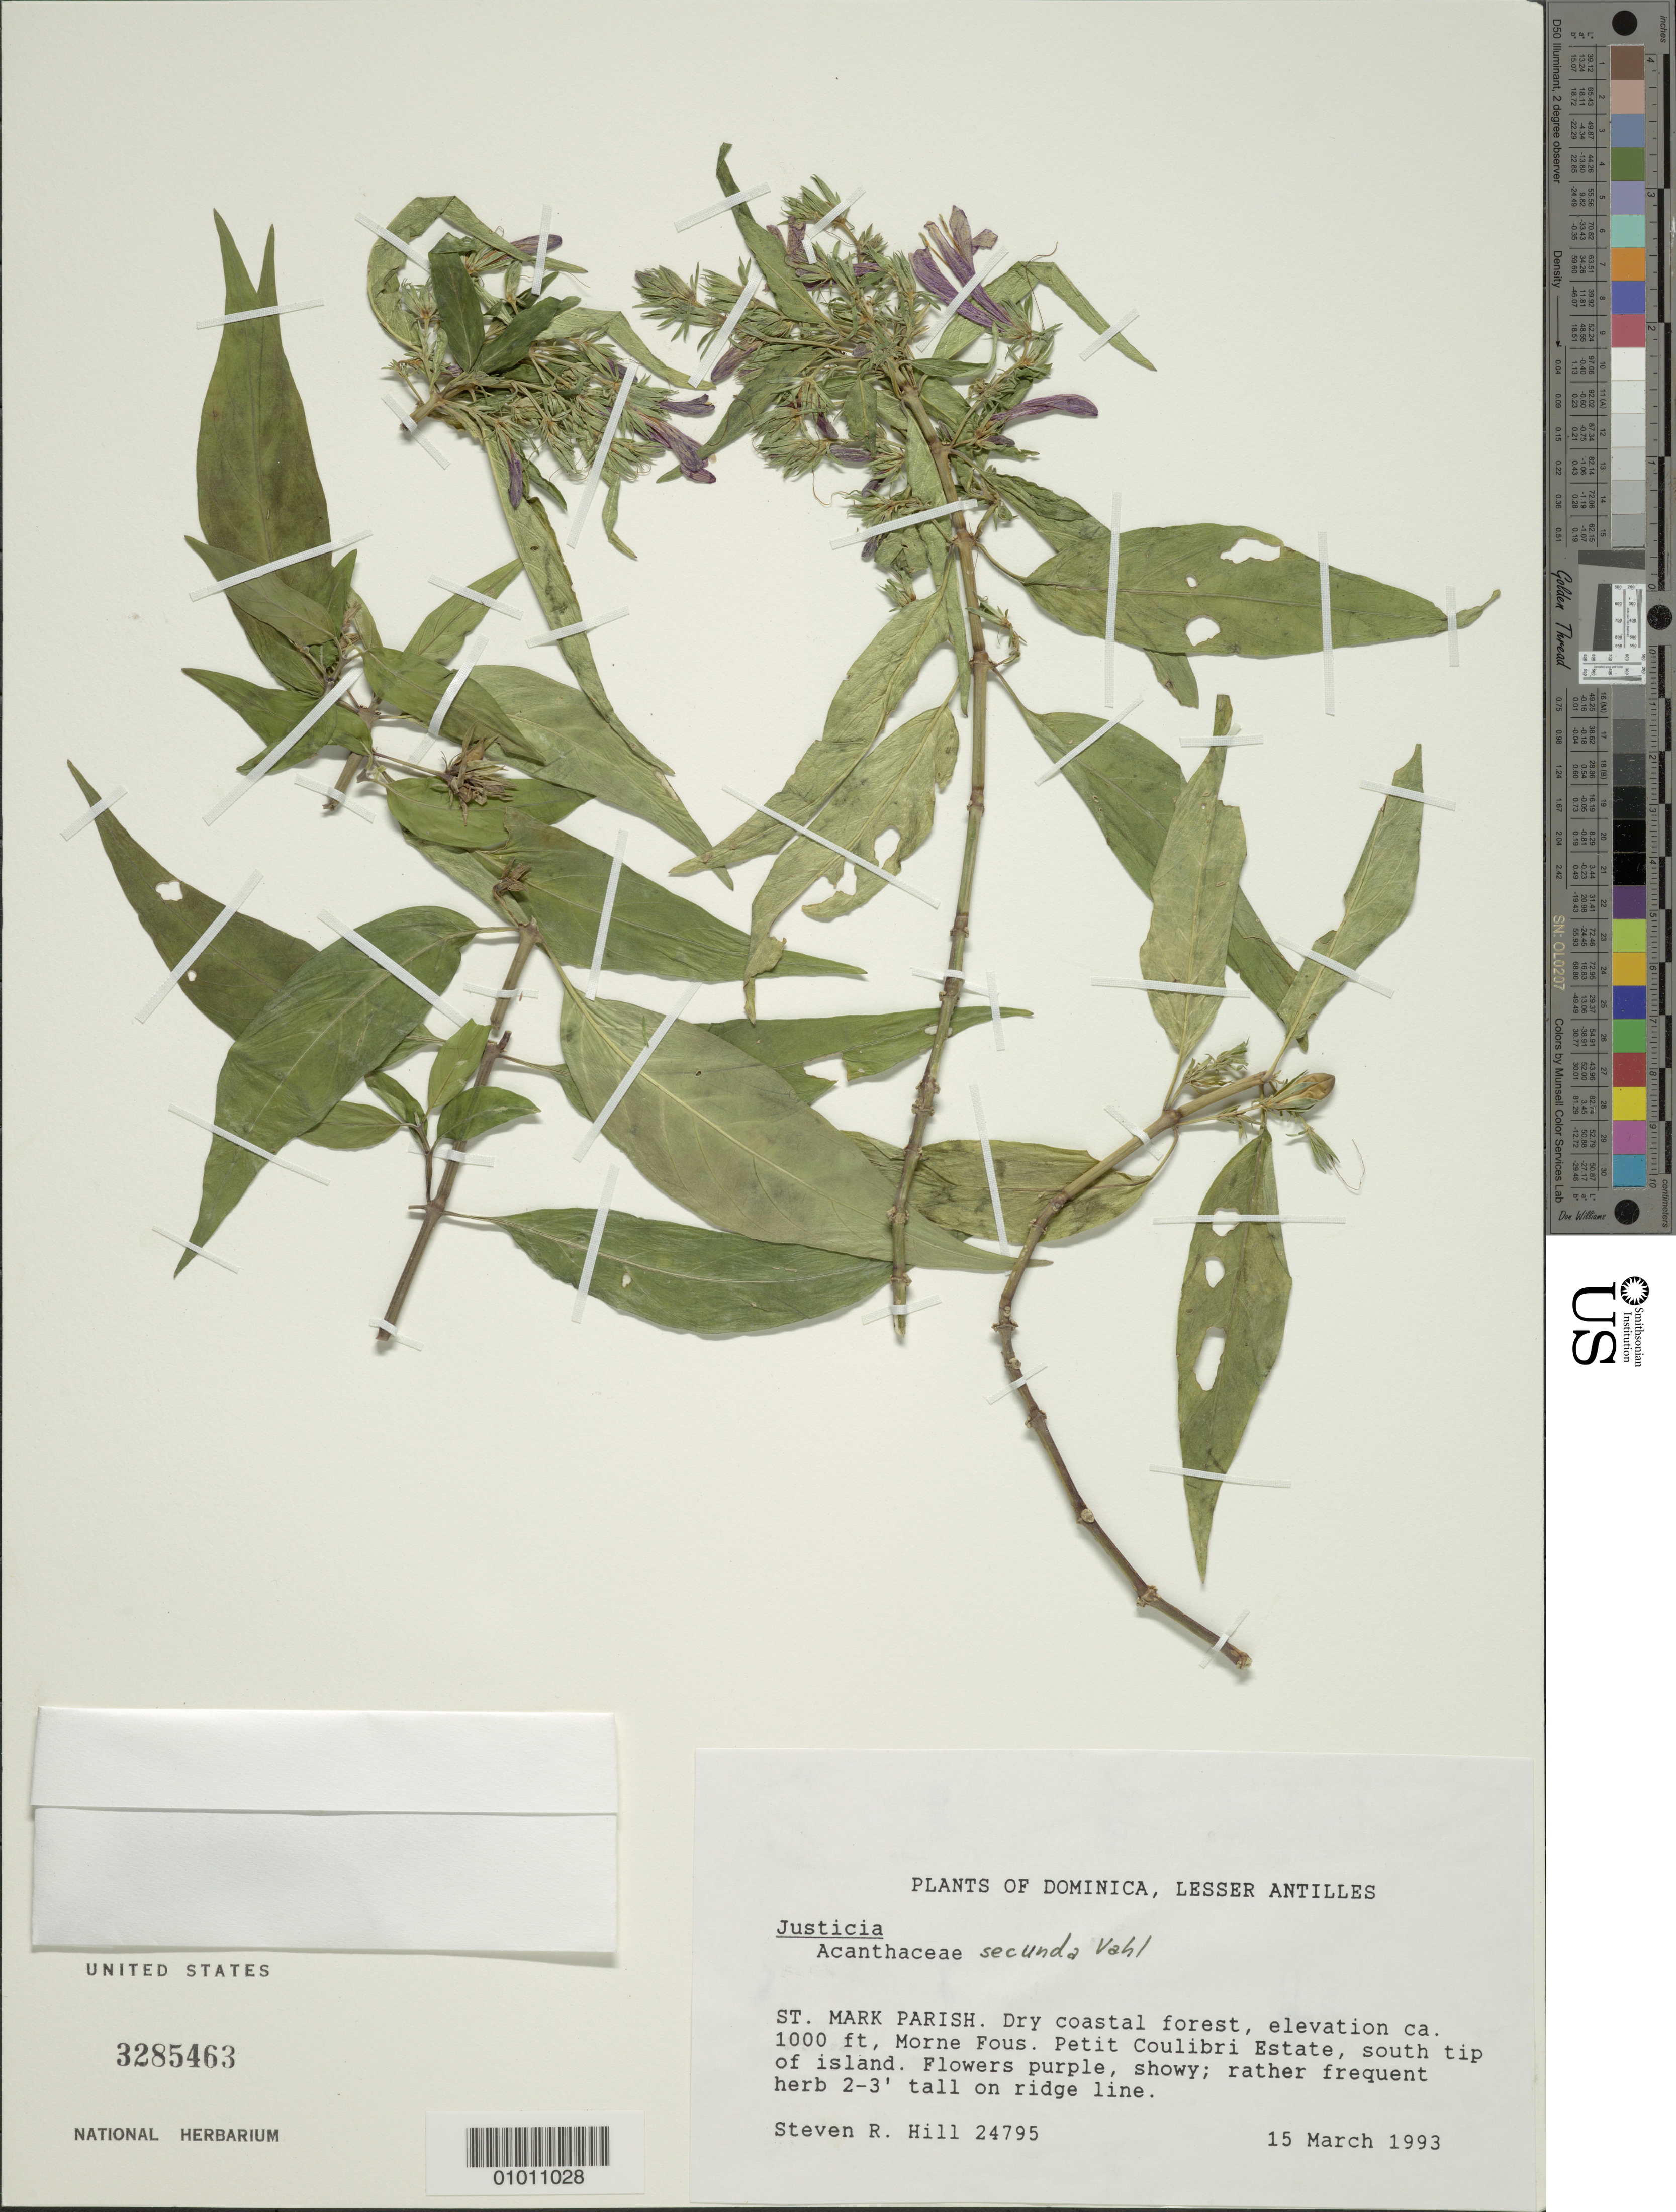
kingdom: Plantae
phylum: Tracheophyta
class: Magnoliopsida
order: Lamiales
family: Acanthaceae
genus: Justicia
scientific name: Justicia secunda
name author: Vahl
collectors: S. R. Hill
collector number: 24795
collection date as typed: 15 Mar 1993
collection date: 1993-03-15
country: Dominica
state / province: St. Mark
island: Dominica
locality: Morne Fous, Petit Coulibri Estate, south tip of island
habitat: Dry coastal forest; on ridge line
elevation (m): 305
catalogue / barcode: US 3285463